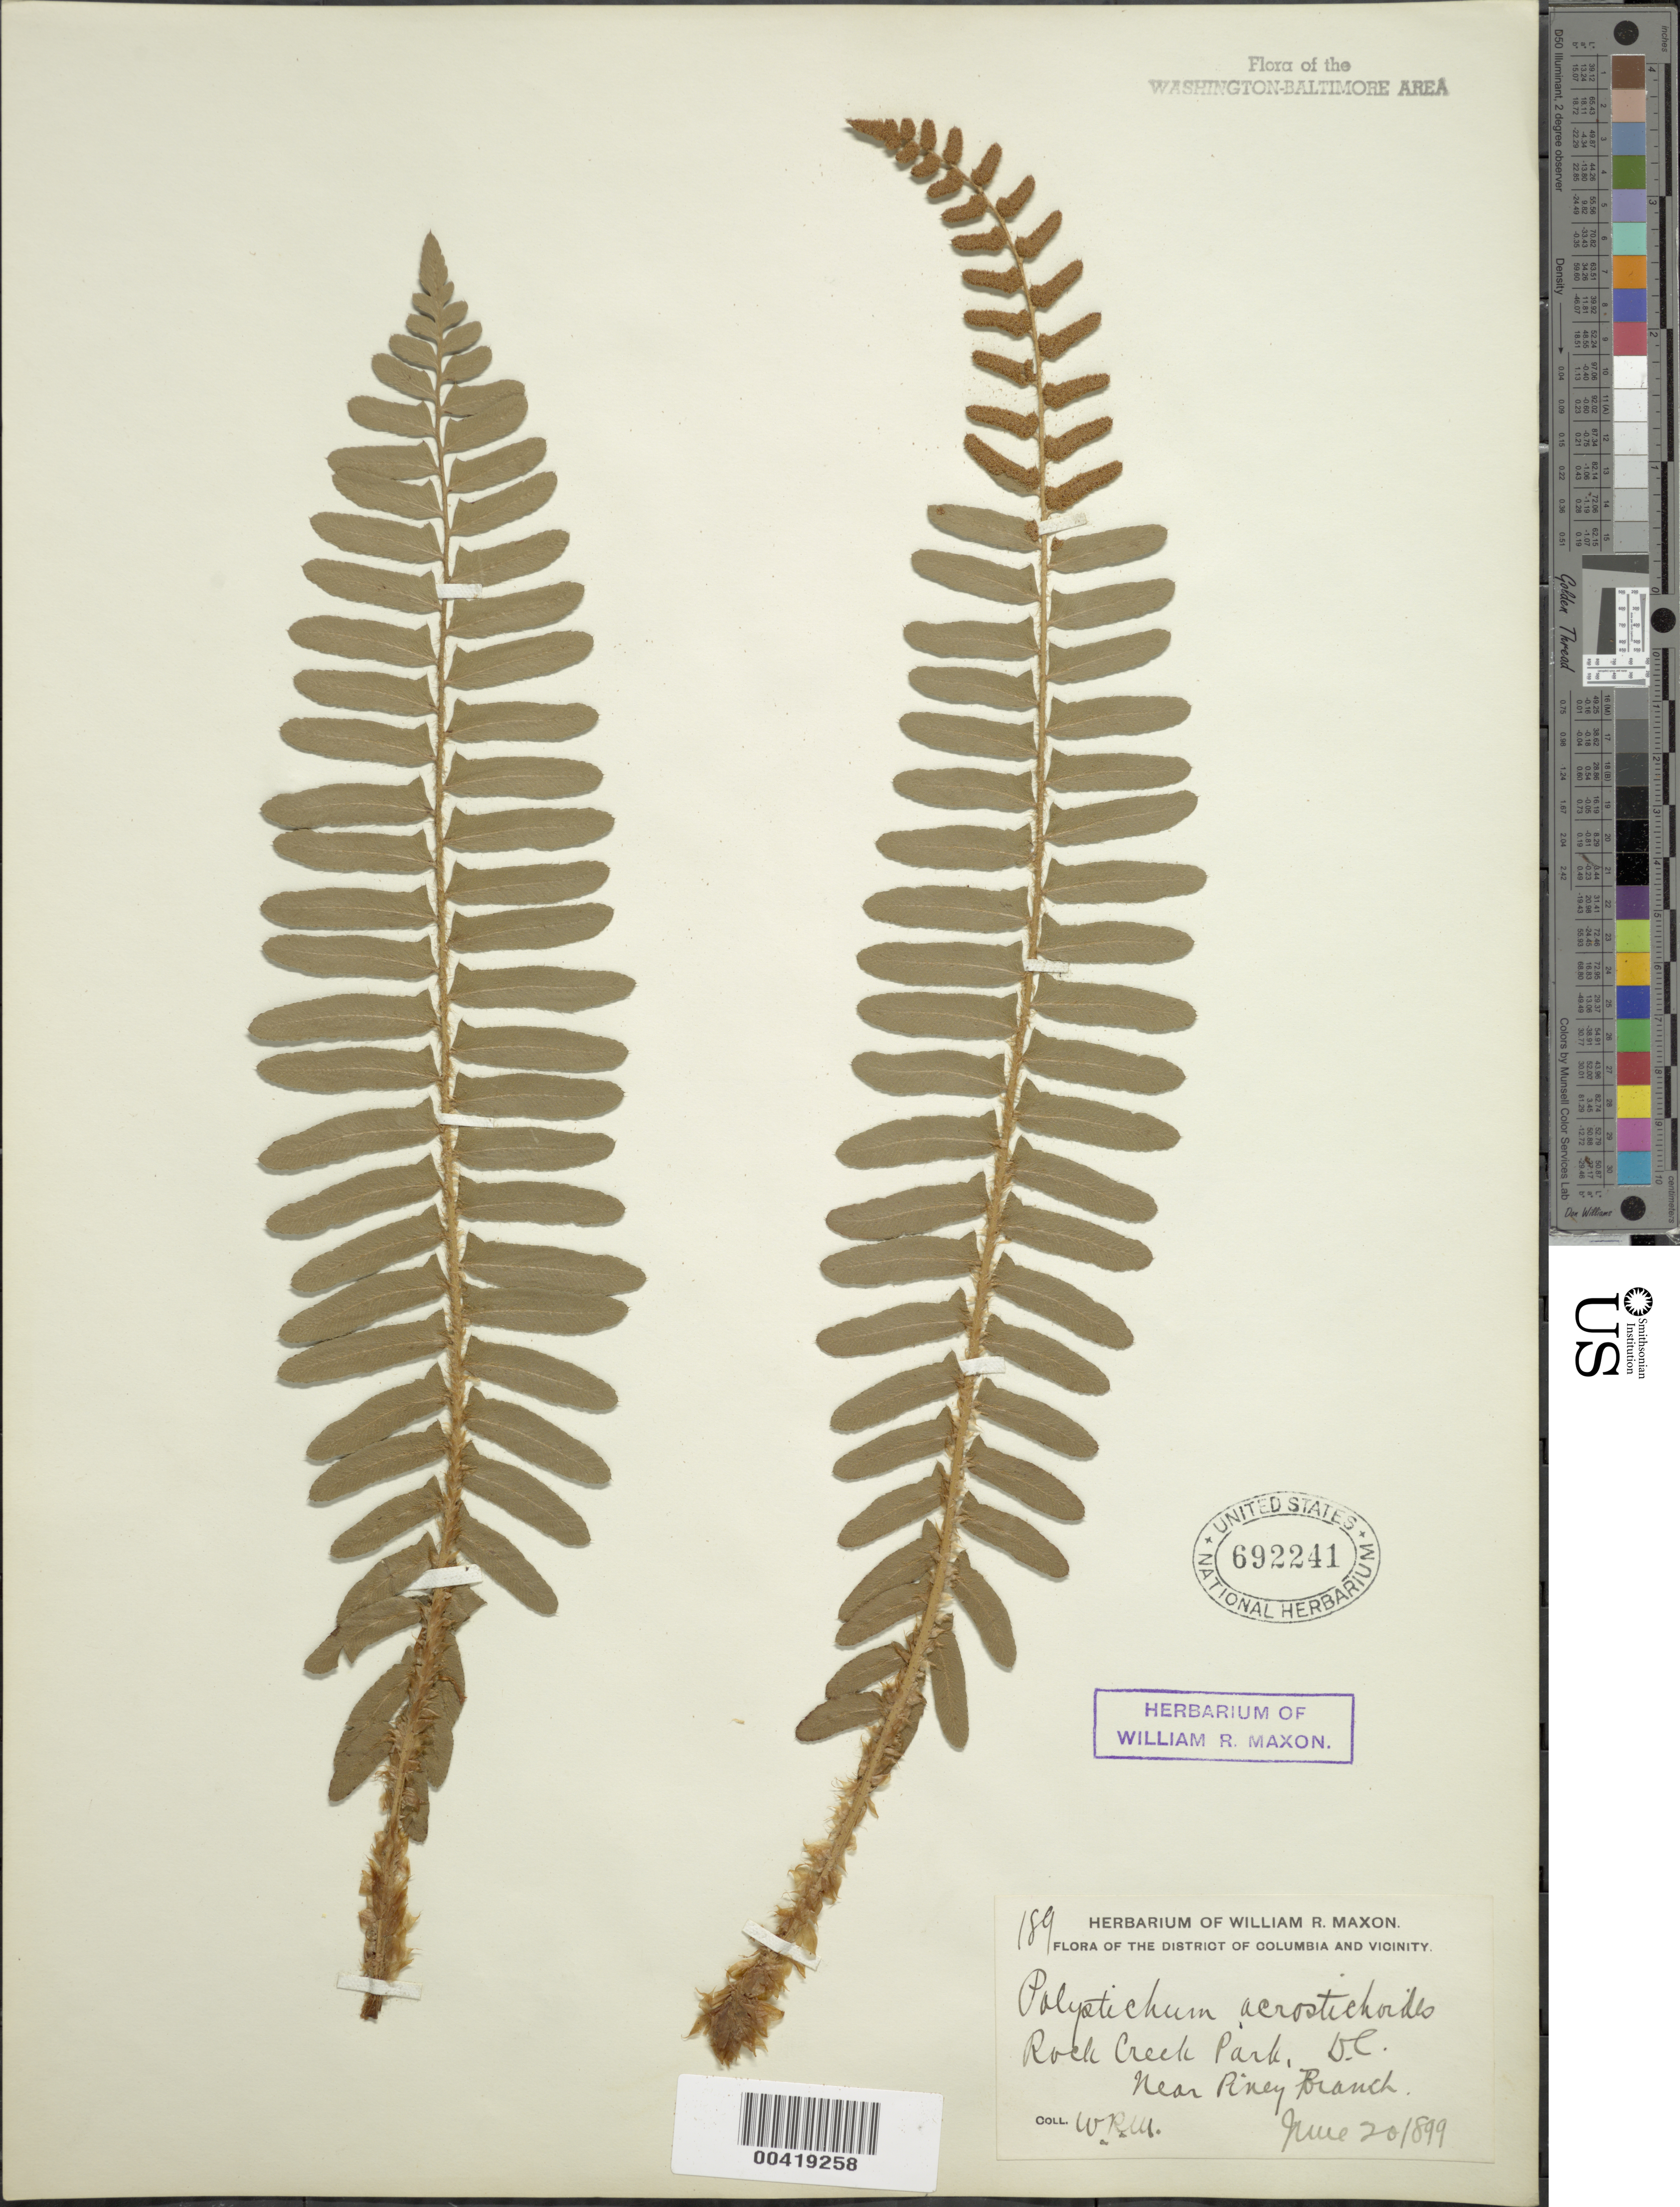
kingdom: Plantae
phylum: Tracheophyta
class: Polypodiopsida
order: Polypodiales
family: Dryopteridaceae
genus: Polystichum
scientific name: Polystichum acrostichoides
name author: (Michx.) Schott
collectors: W. R. Maxon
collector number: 189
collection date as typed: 20 Jun 1899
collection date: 1899-06-20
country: United States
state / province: District of Columbia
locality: Rock Creek Park, near Piney Branch Rock Creek Park and Vicinity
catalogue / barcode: US 692241